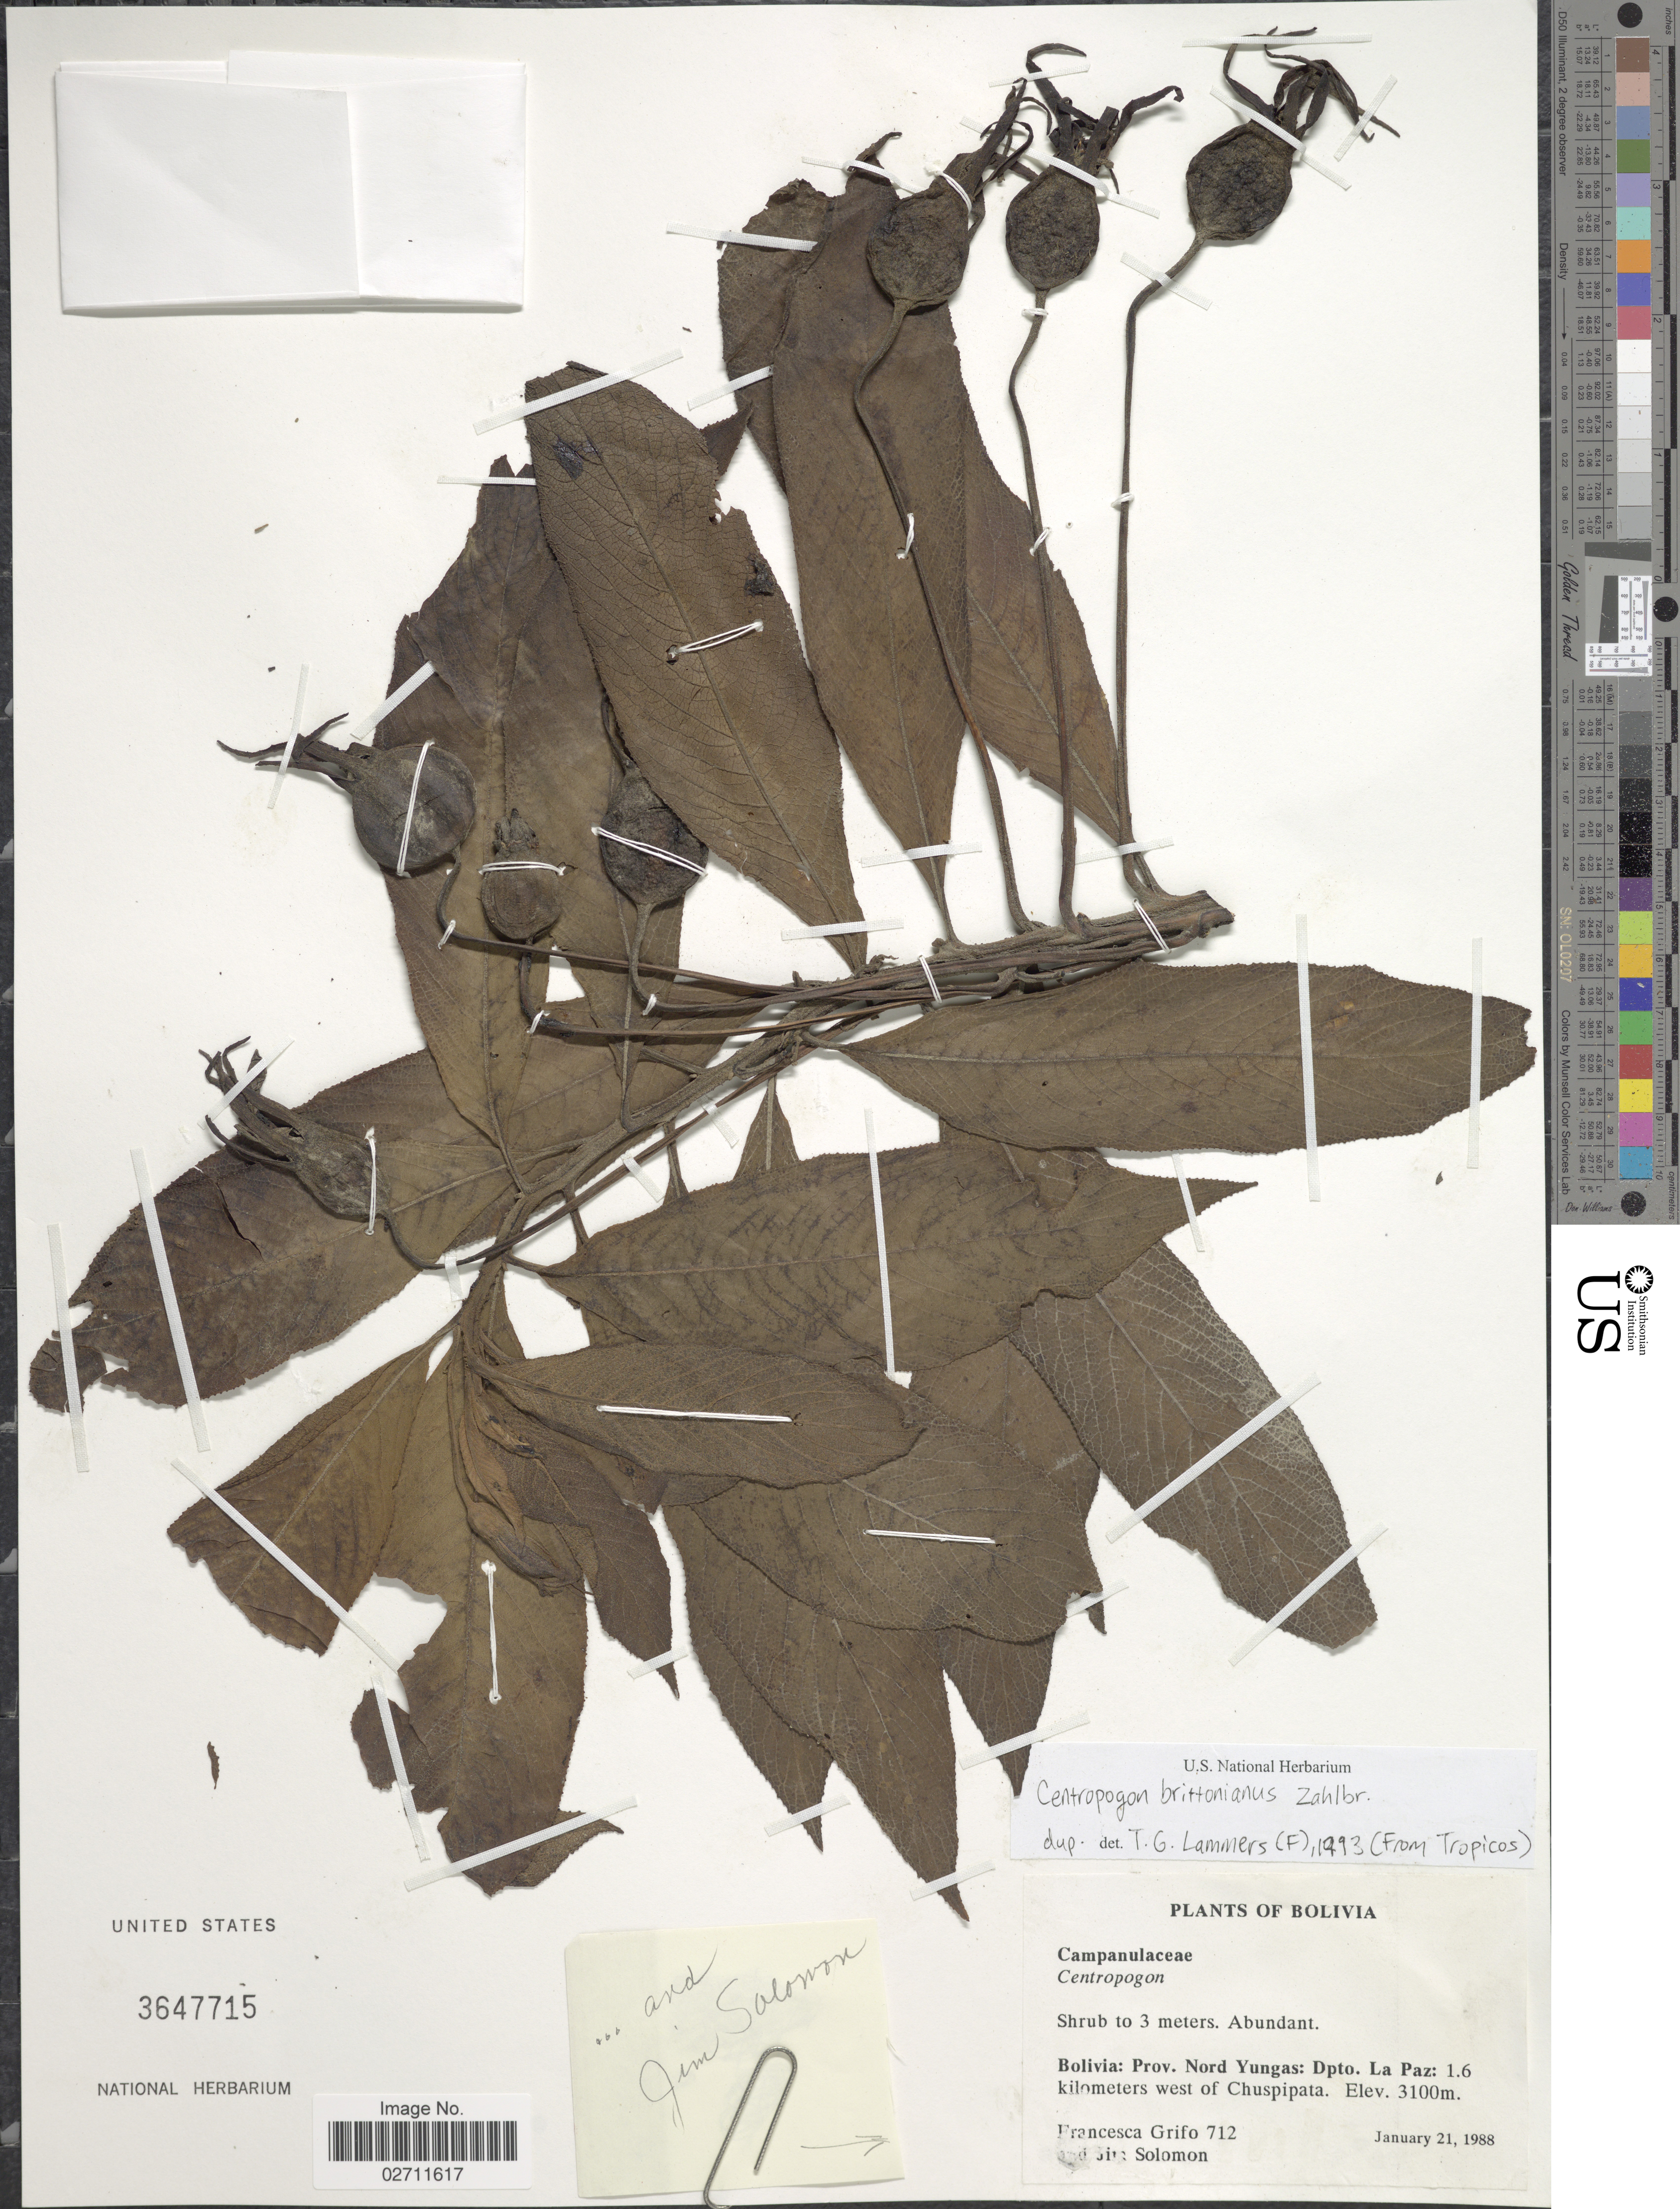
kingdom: Plantae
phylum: Tracheophyta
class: Magnoliopsida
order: Asterales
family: Campanulaceae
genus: Centropogon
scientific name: Centropogon brittonianus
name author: Zahlbr.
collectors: F. Grifo & J. Solomon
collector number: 712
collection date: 1988-01-21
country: Bolivia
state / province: La Paz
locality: Prov. Nord Yungas. 1.6 kilometers west of Chuspipata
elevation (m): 3100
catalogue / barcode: US 3647715